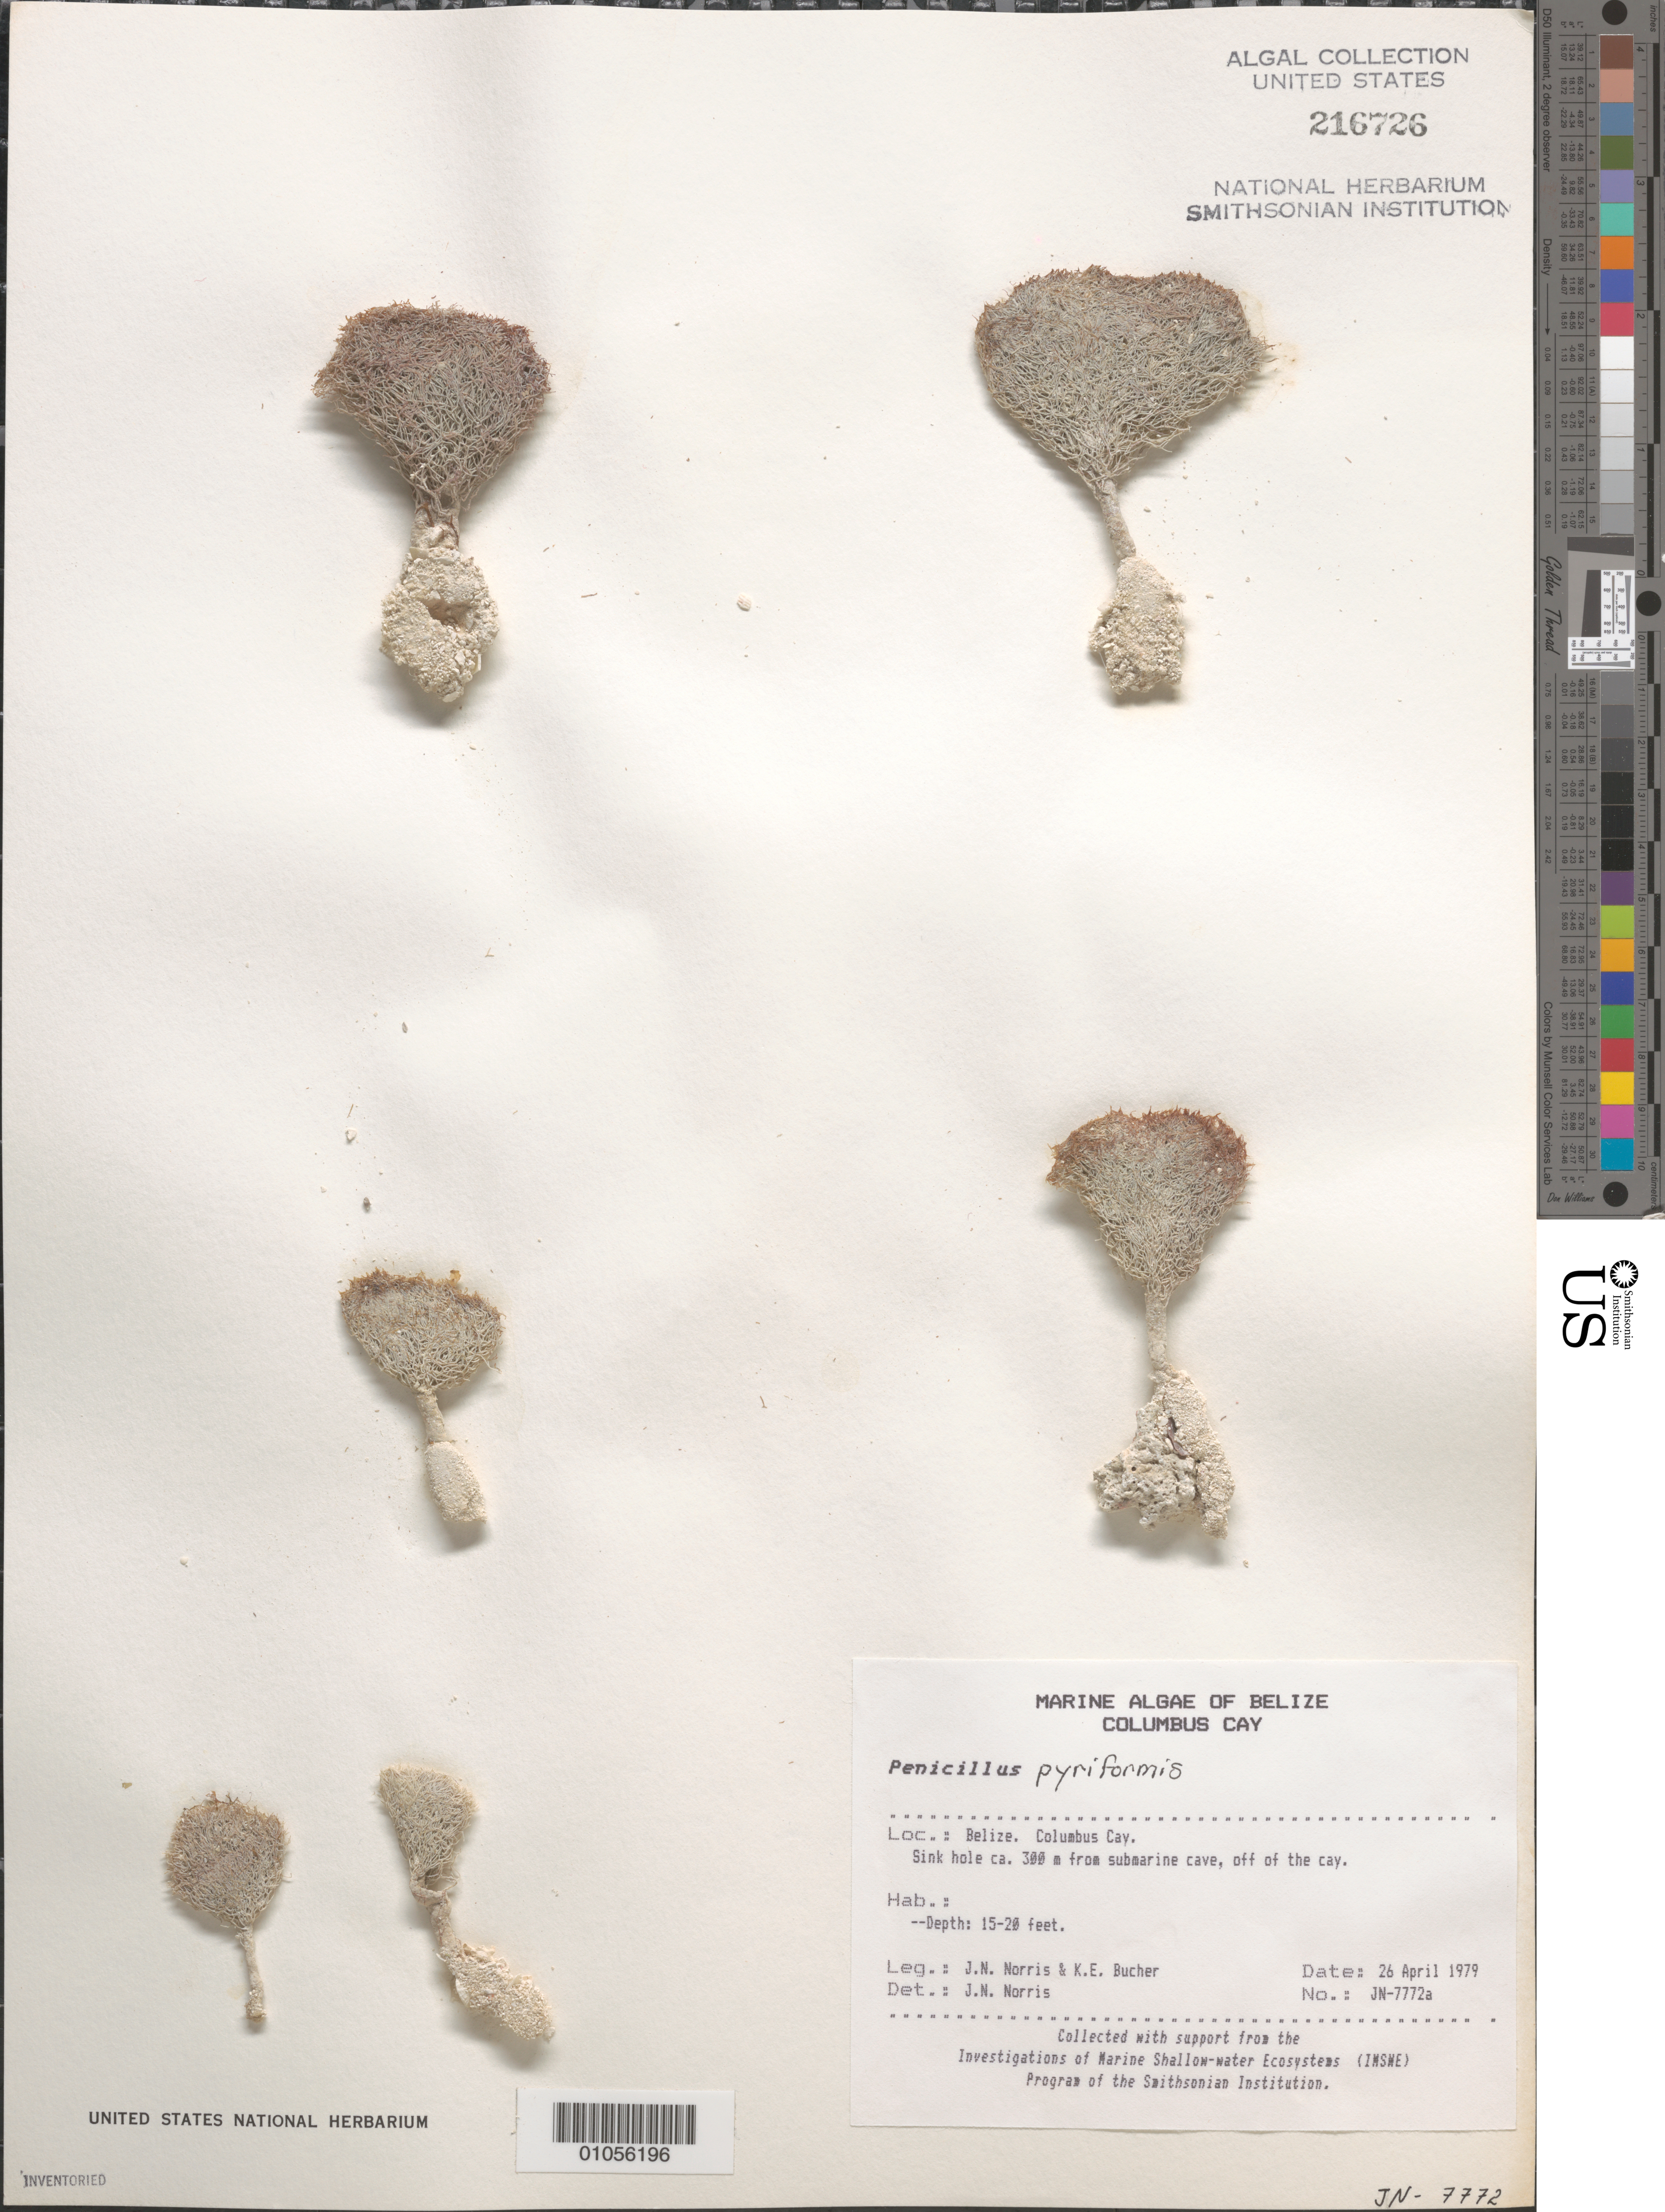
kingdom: Plantae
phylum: Chlorophyta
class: Ulvophyceae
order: Bryopsidales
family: Udoteaceae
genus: Penicillus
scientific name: Penicillus pyriformis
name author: A. Gepp & E. Gepp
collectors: J. N. Norris & K. E. Bucher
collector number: JN-7772A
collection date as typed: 26 Apr 1979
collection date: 1979-04-26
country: Belize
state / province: Stann Creek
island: Columbus Cay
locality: Sink hole ca. 300 m from submarine cave, off of the cay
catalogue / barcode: US 216726